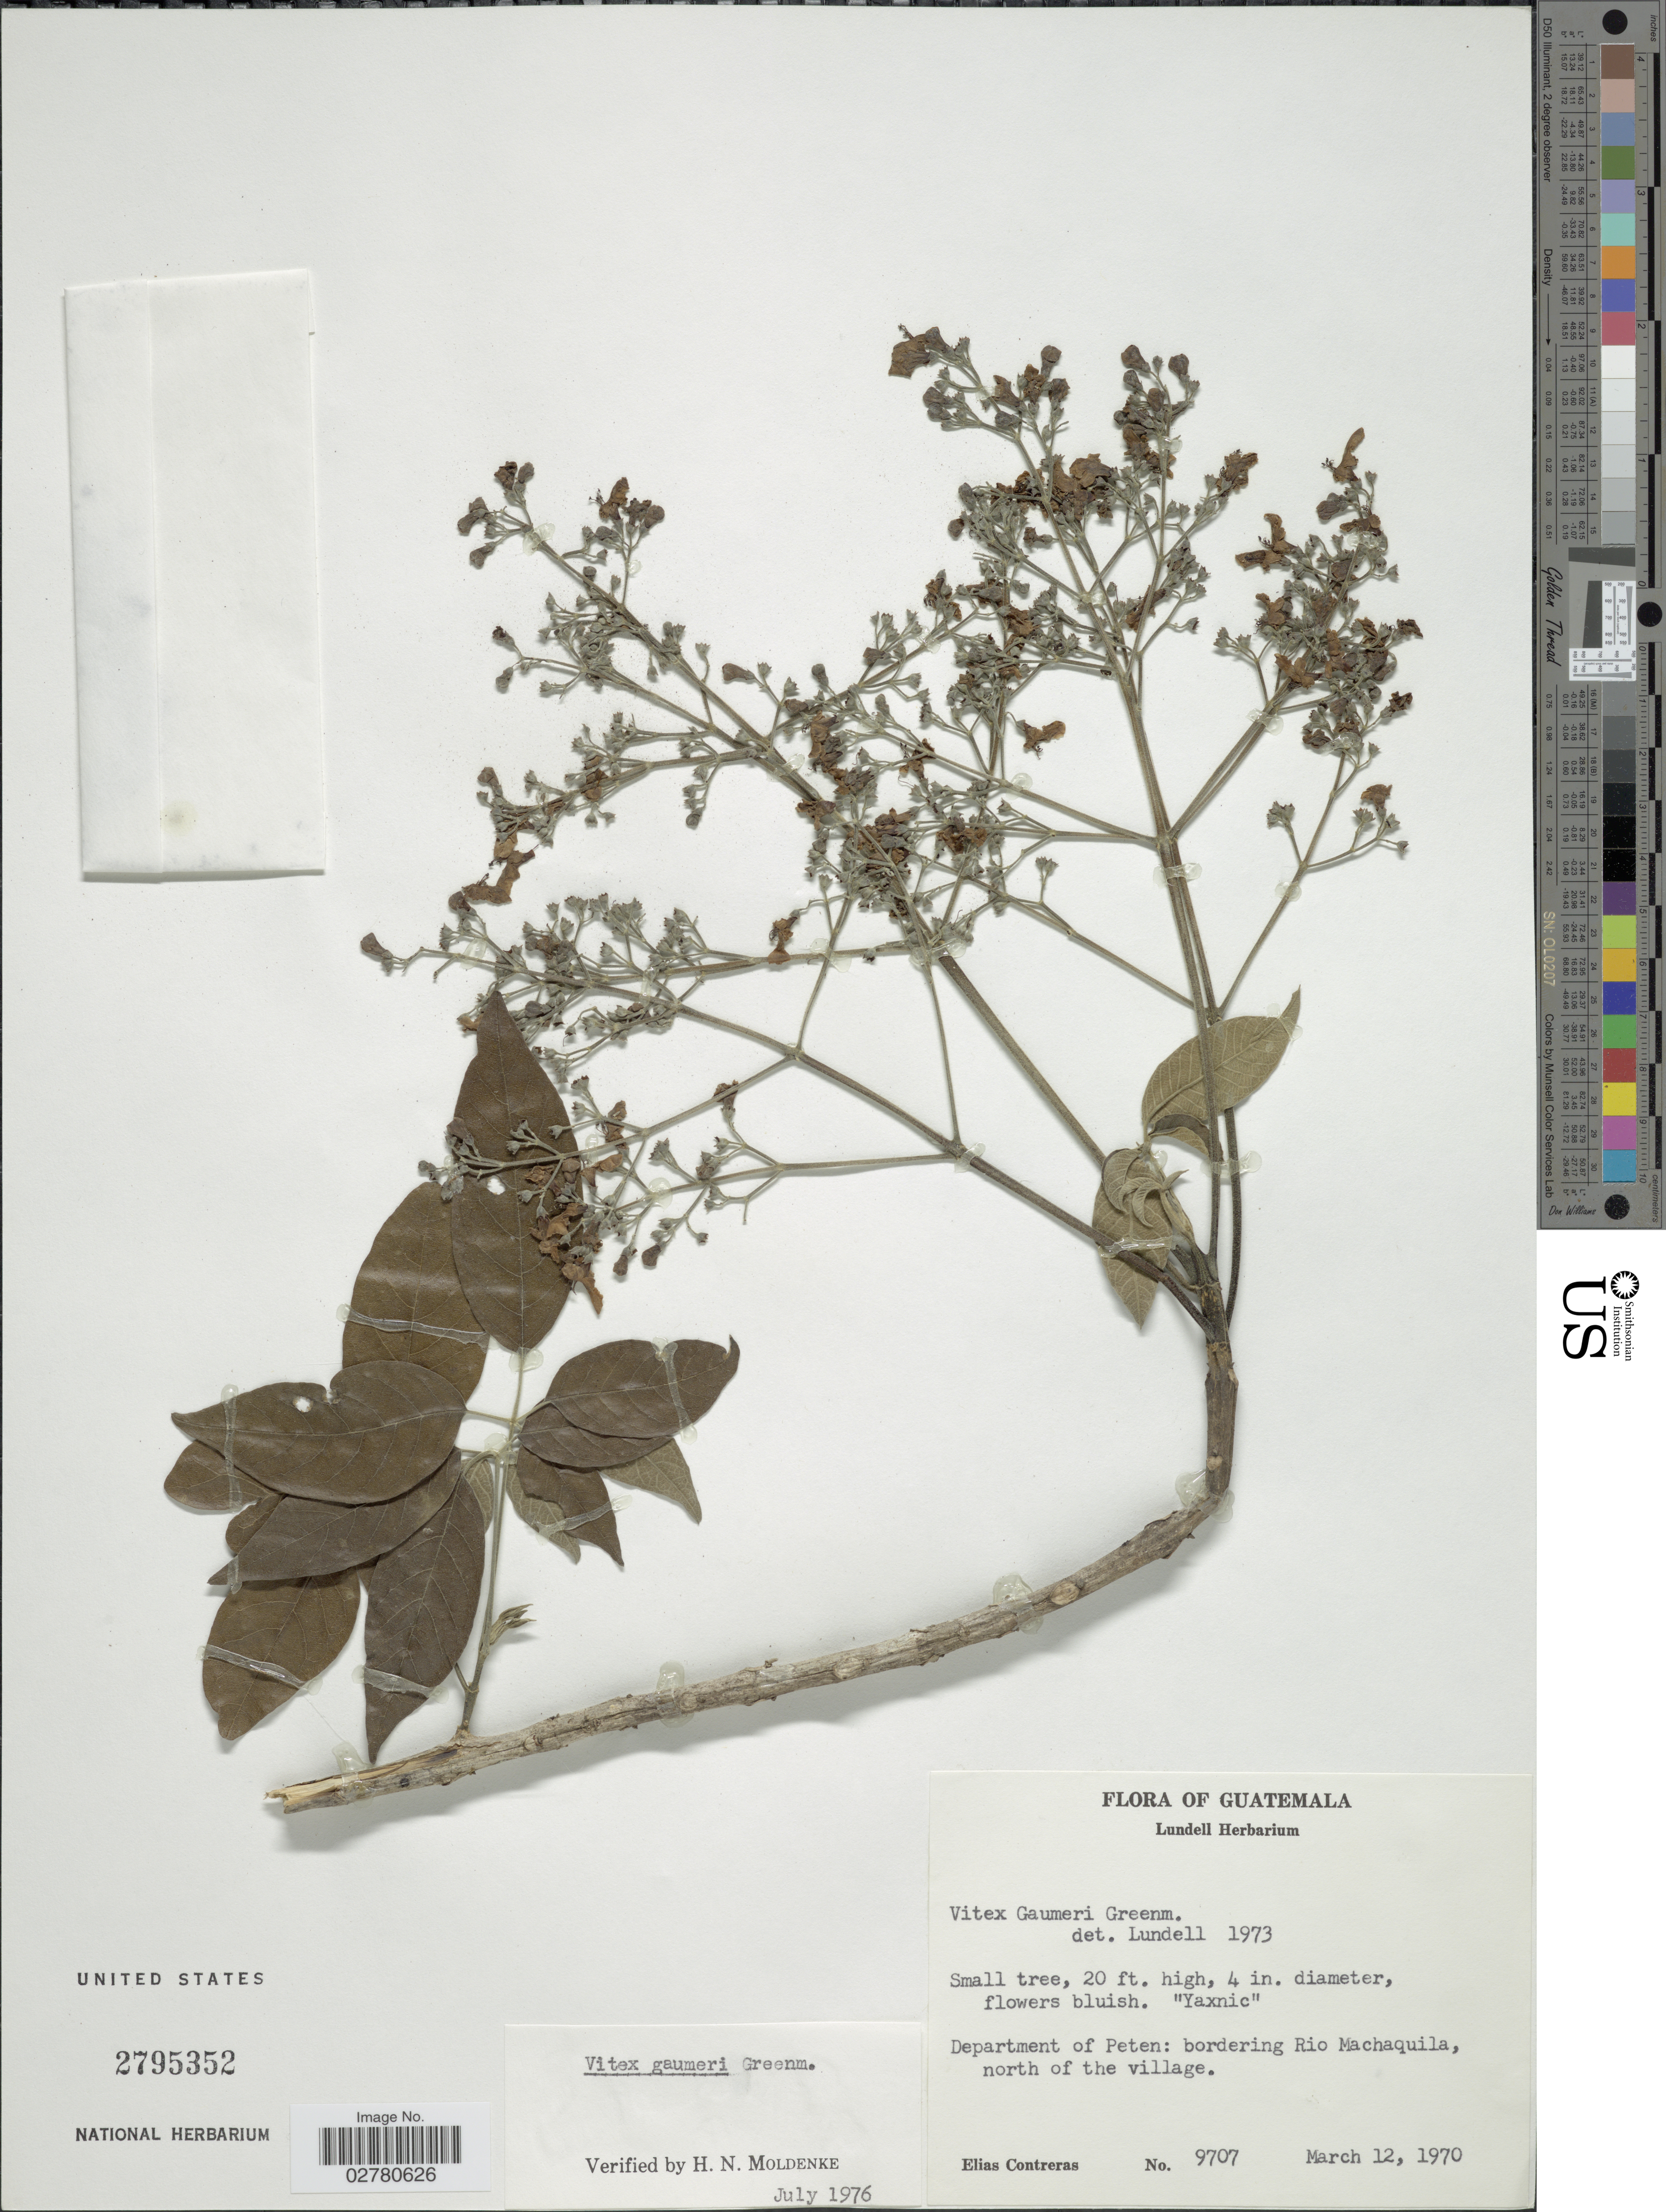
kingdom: Plantae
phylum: Tracheophyta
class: Magnoliopsida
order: Lamiales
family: Lamiaceae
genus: Vitex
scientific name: Vitex gaumeri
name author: Greenm.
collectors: E. Contreras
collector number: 9707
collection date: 1970-03-12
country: Guatemala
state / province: El Petén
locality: Department of Peten: bordering Rio Machaquila, north of the village.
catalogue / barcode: US 2795352